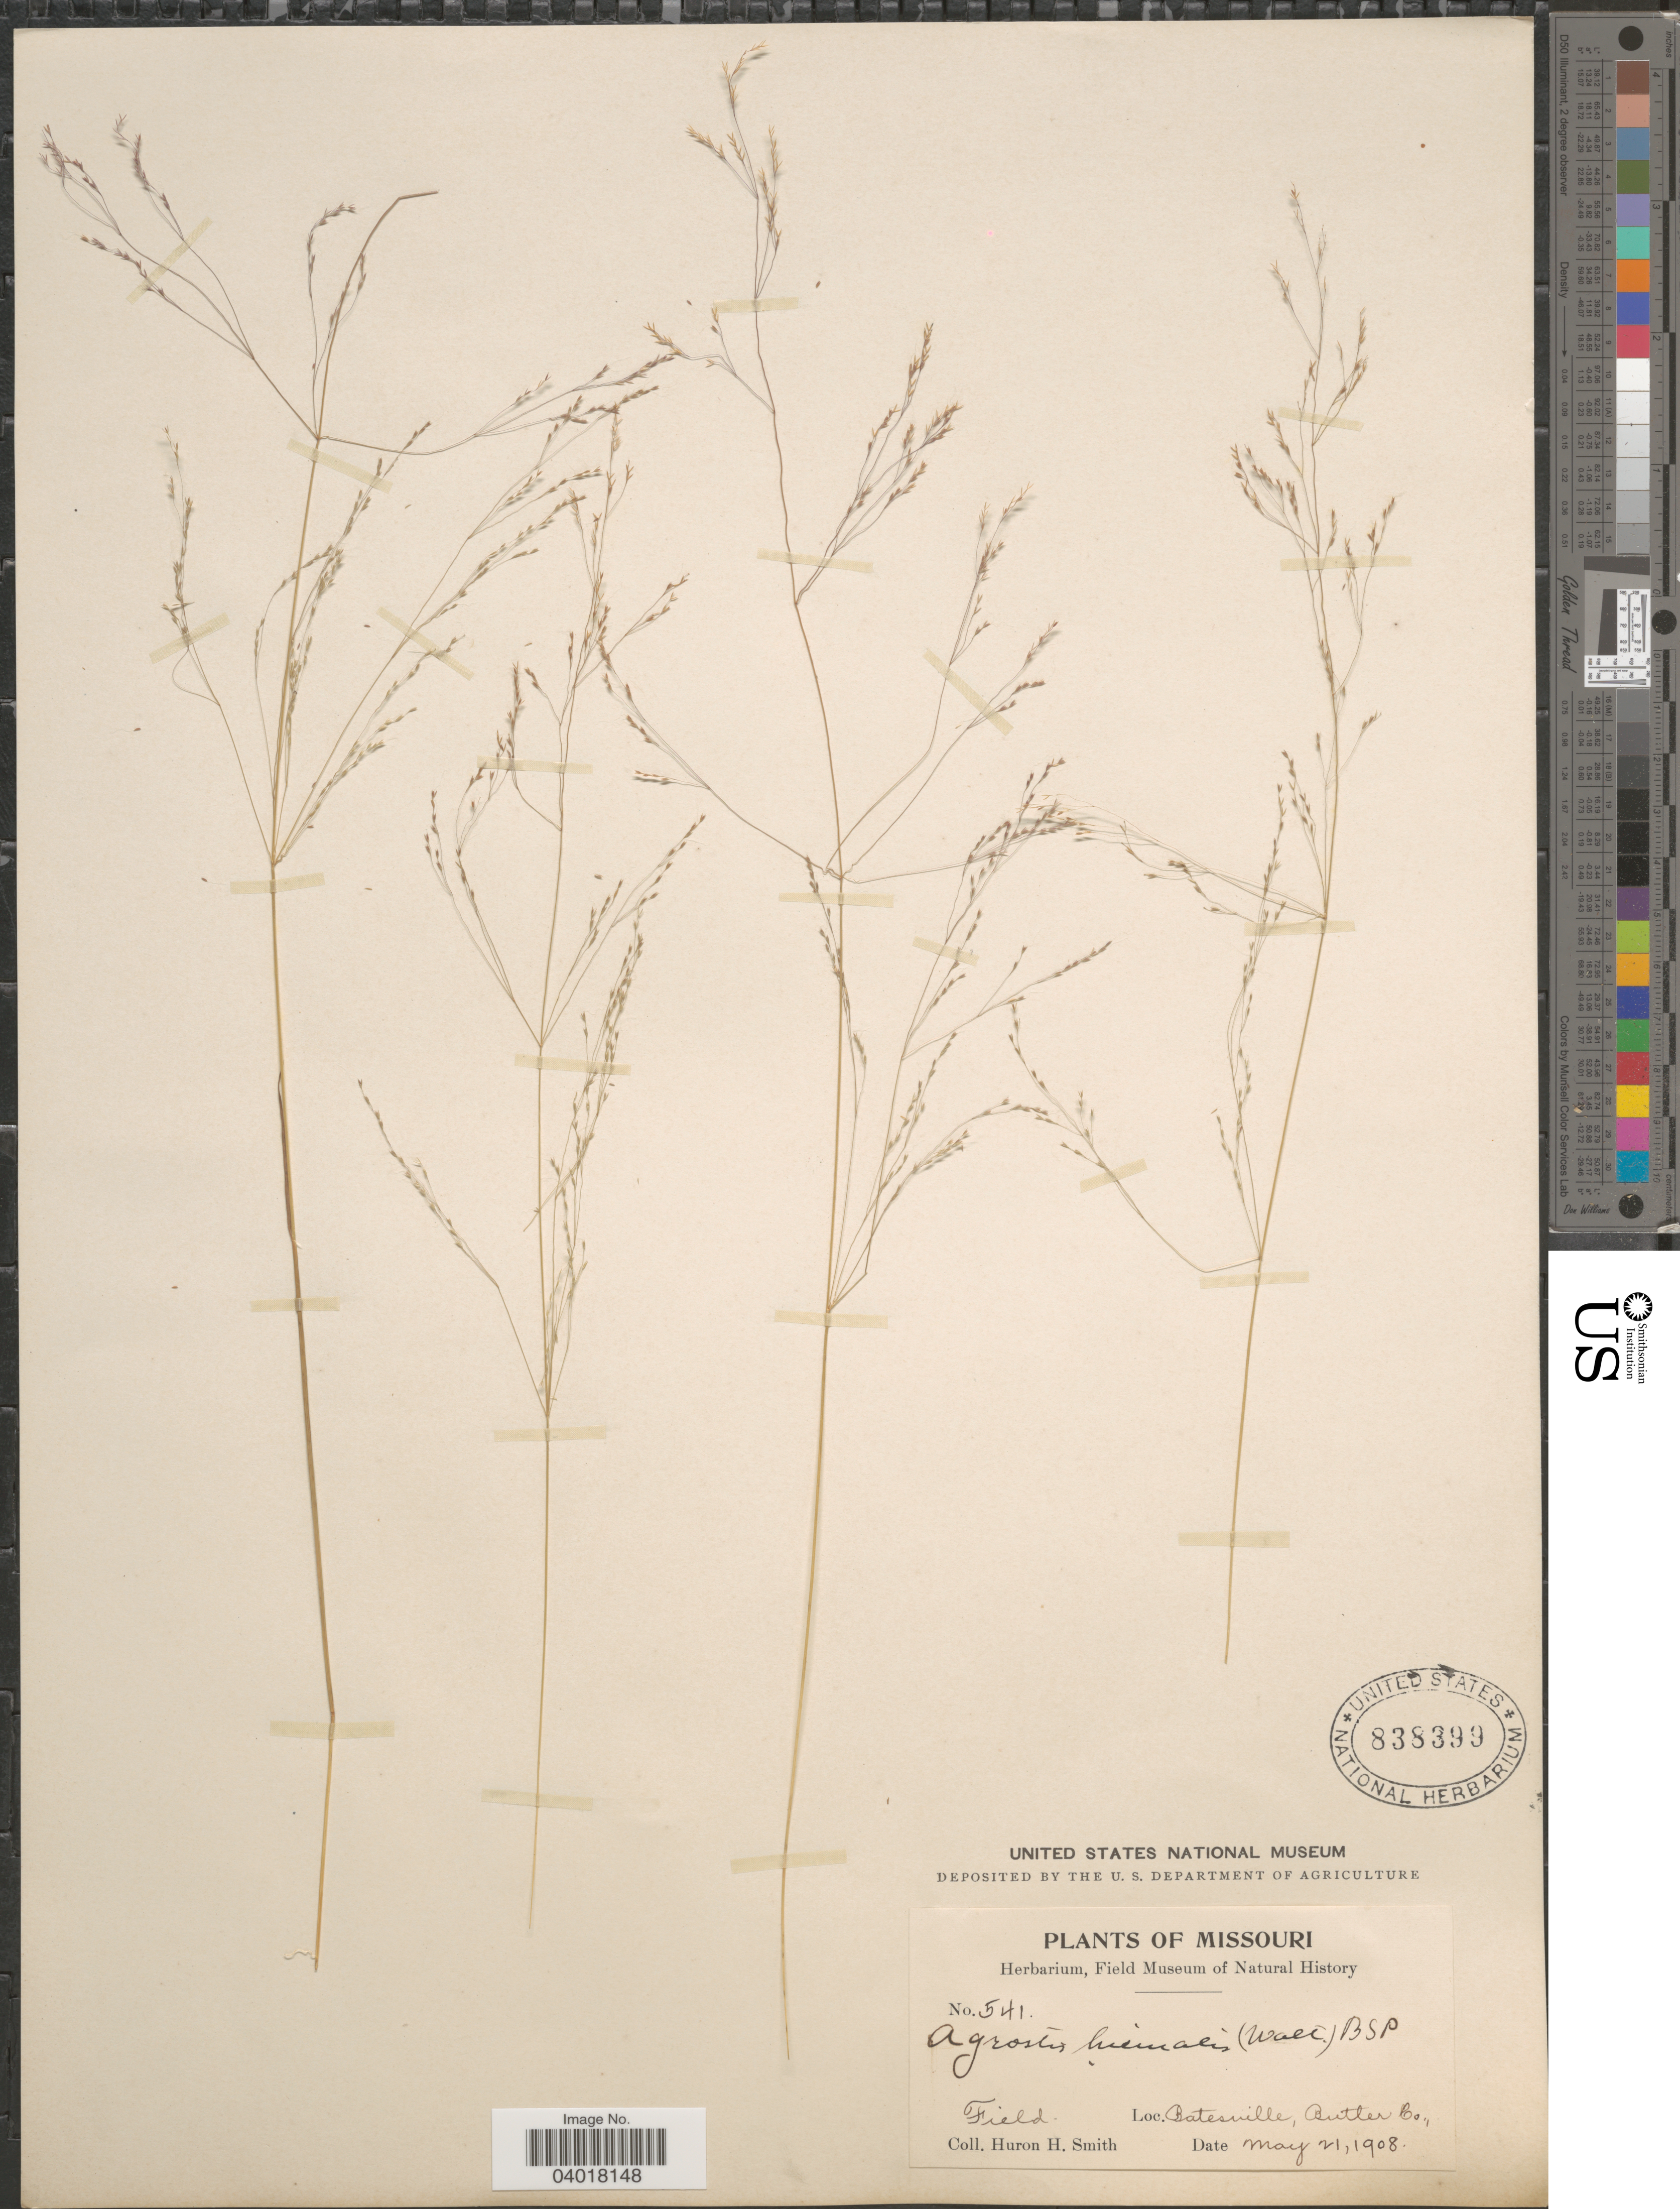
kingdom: Plantae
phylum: Tracheophyta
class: Liliopsida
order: Poales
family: Poaceae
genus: Agrostis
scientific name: Agrostis elliottiana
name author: Schult.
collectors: Huron H. Smith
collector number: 541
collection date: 1908-05-21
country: United States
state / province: Missouri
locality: Patesville, Butter Co.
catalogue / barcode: US 838399